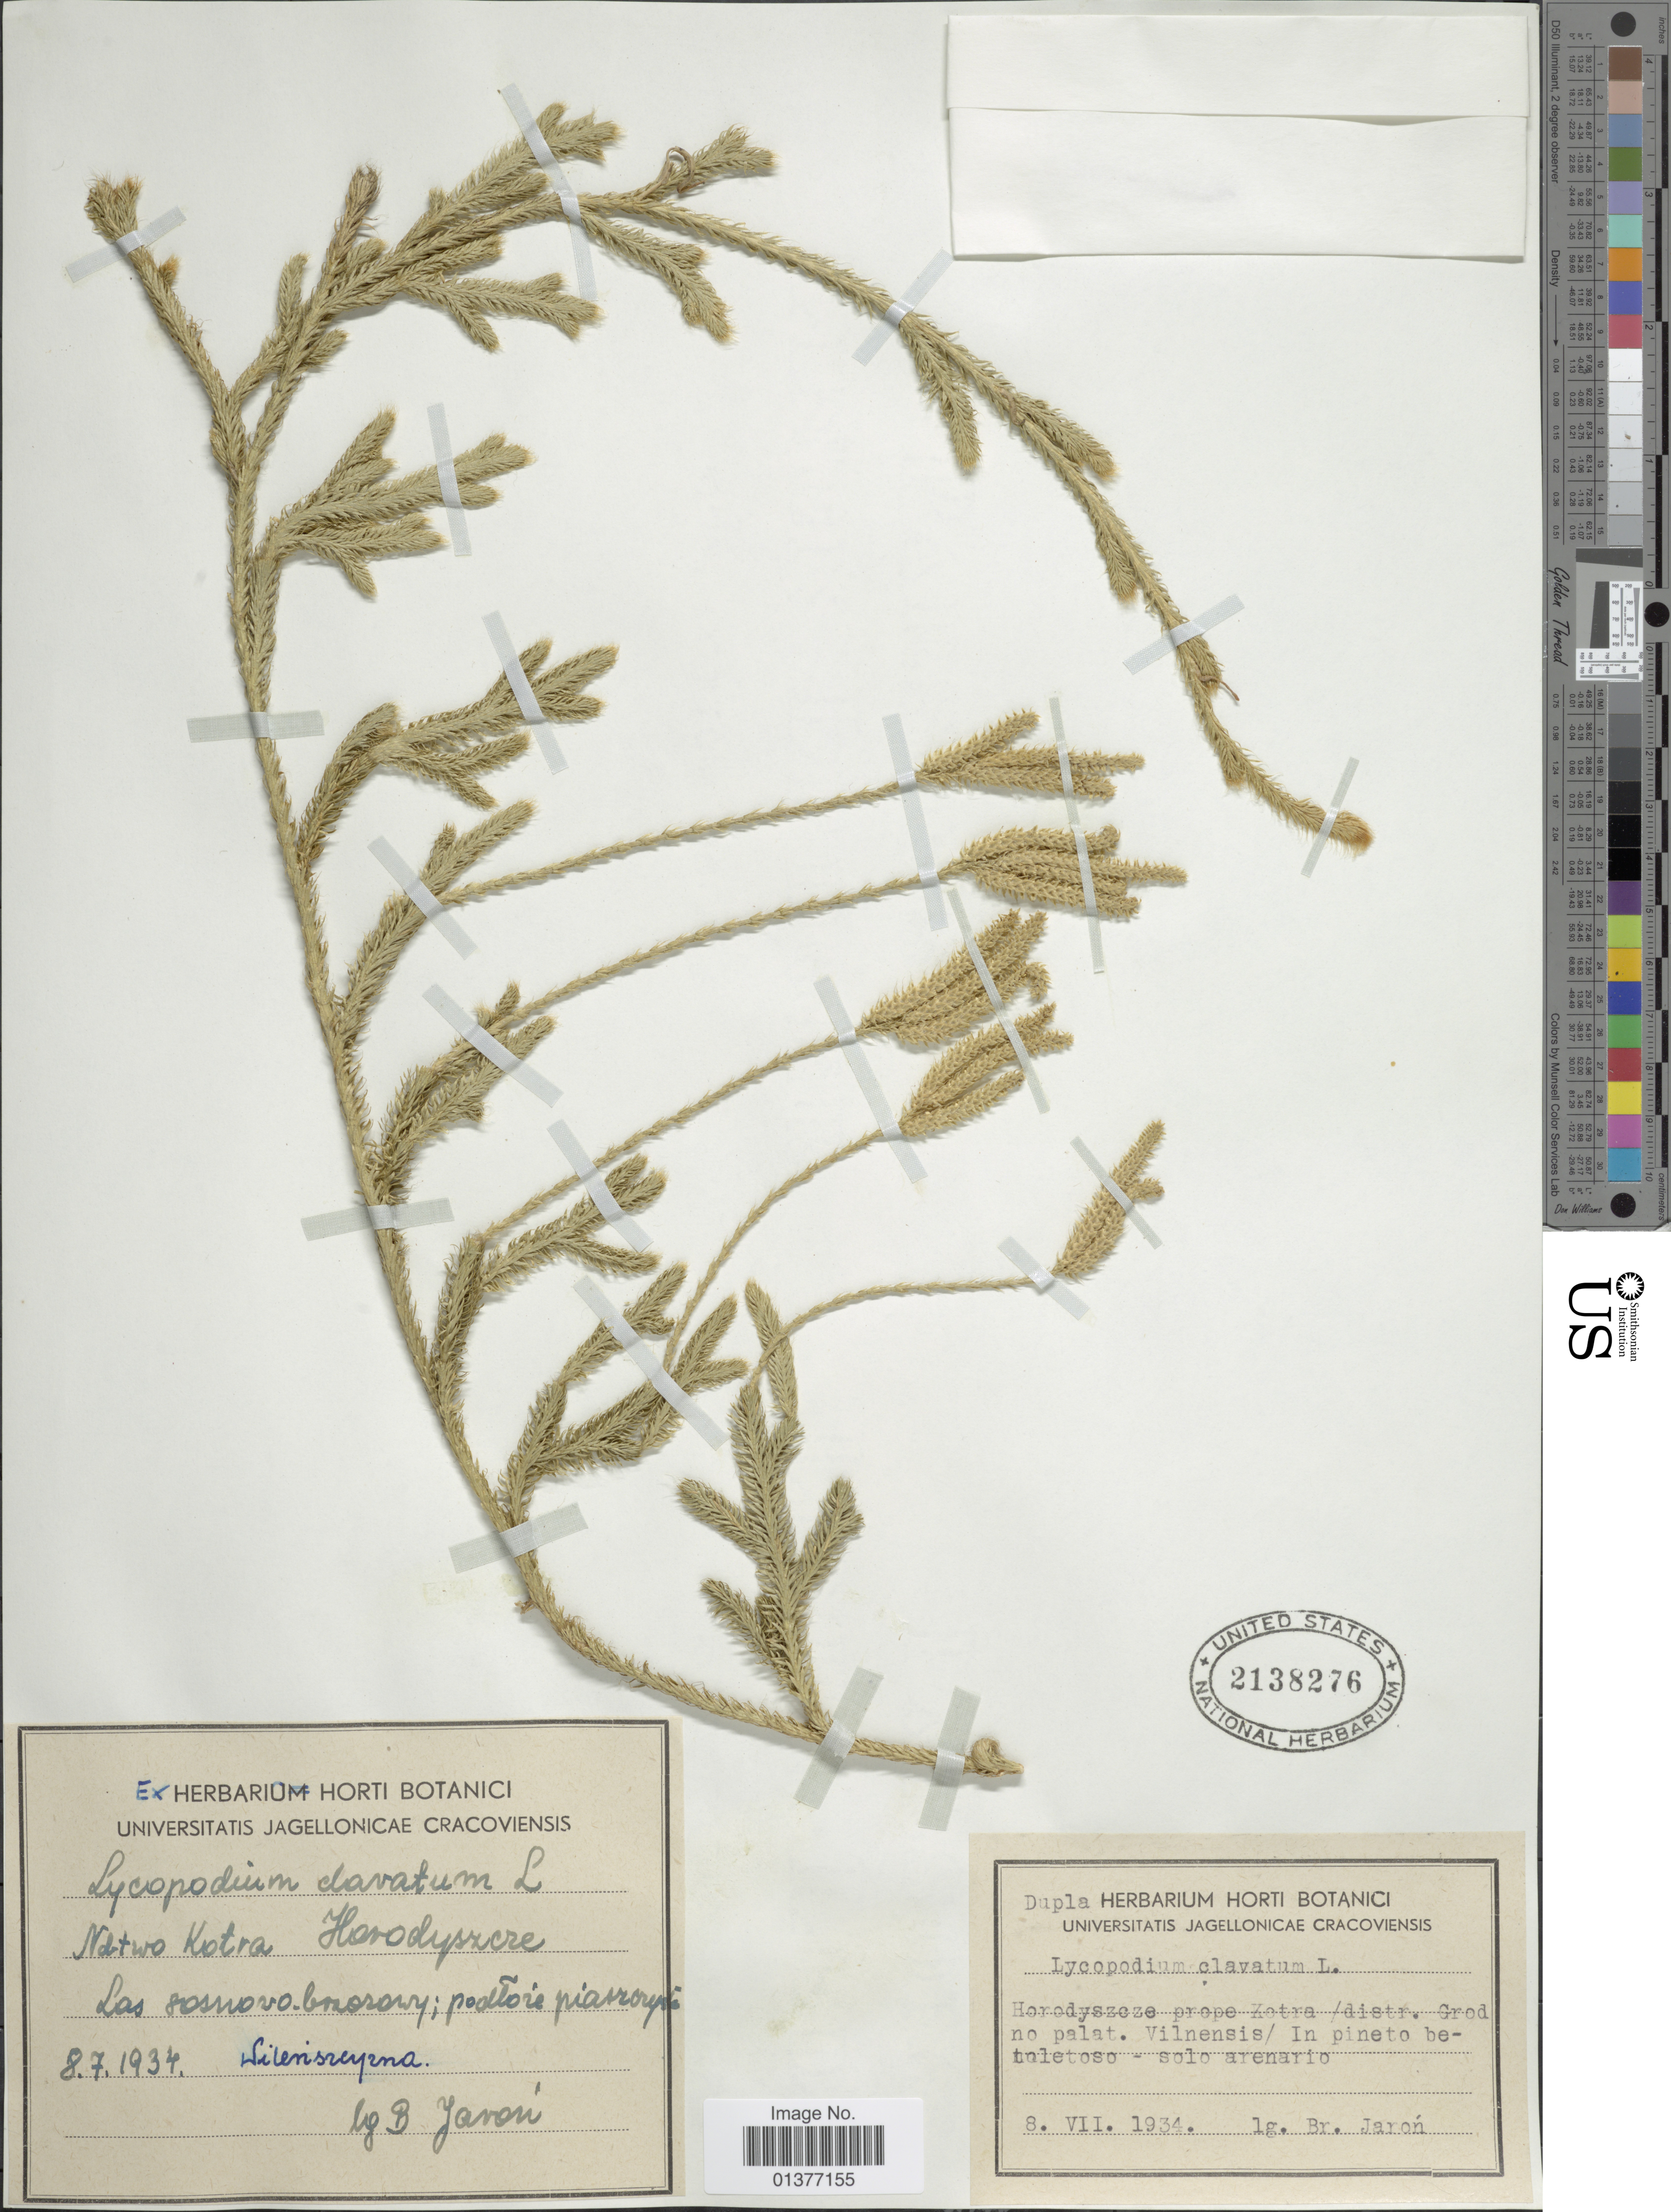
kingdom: Plantae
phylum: Tracheophyta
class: Lycopodiopsida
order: Lycopodiales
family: Lycopodiaceae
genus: Lycopodium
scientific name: Lycopodium clavatum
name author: L.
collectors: B. Jaron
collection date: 1934-07-08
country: Poland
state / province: Lubelskie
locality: Natwo Kotra Horodyszcze prope Ketra/distr. Gredno palat., Vilnensis/in pineto betoletoso [interpreted]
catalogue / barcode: US 2138276